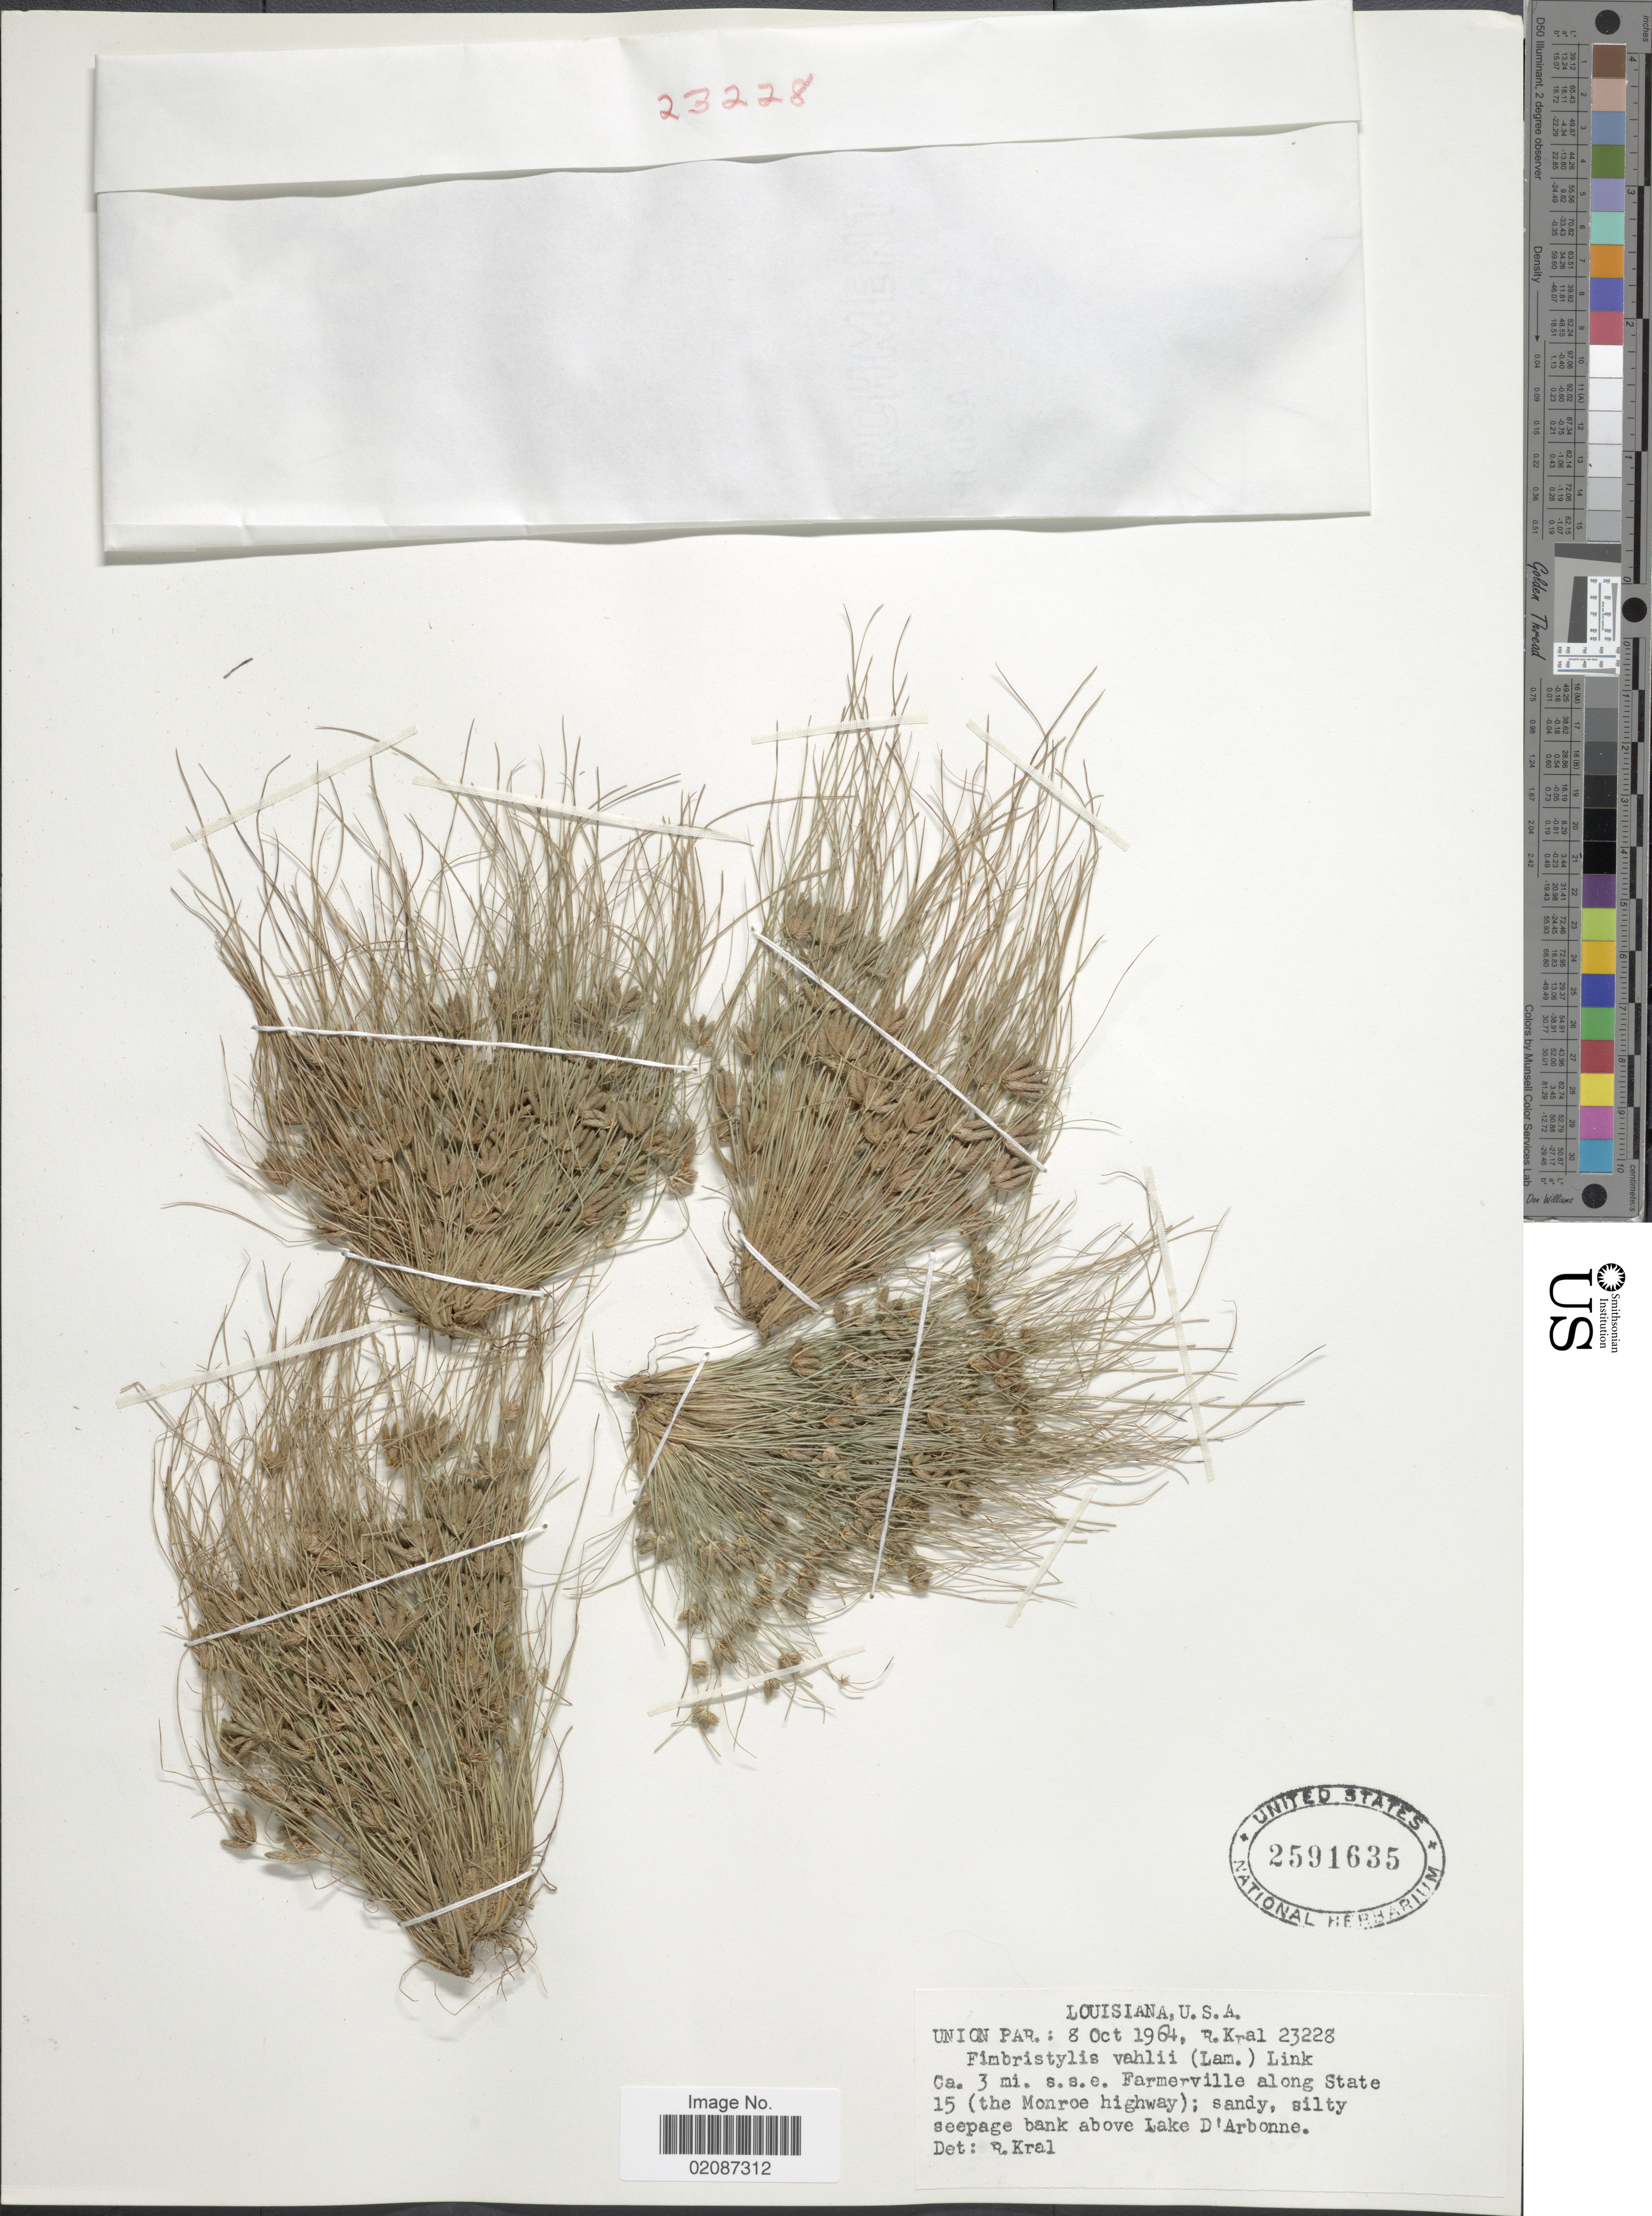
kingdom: Plantae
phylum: Tracheophyta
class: Liliopsida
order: Poales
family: Cyperaceae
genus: Fimbristylis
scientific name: Fimbristylis vahlii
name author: (Lam.) Link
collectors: R. Kral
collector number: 23228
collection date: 1964-10-08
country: United States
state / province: Louisiana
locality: Union Par.: ca. 3 mi. s.s.e. Farmerville along State 15 (the Monroe highway, sandy, silty, seepage bank above Lake D'Arbonne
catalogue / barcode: US 2591635